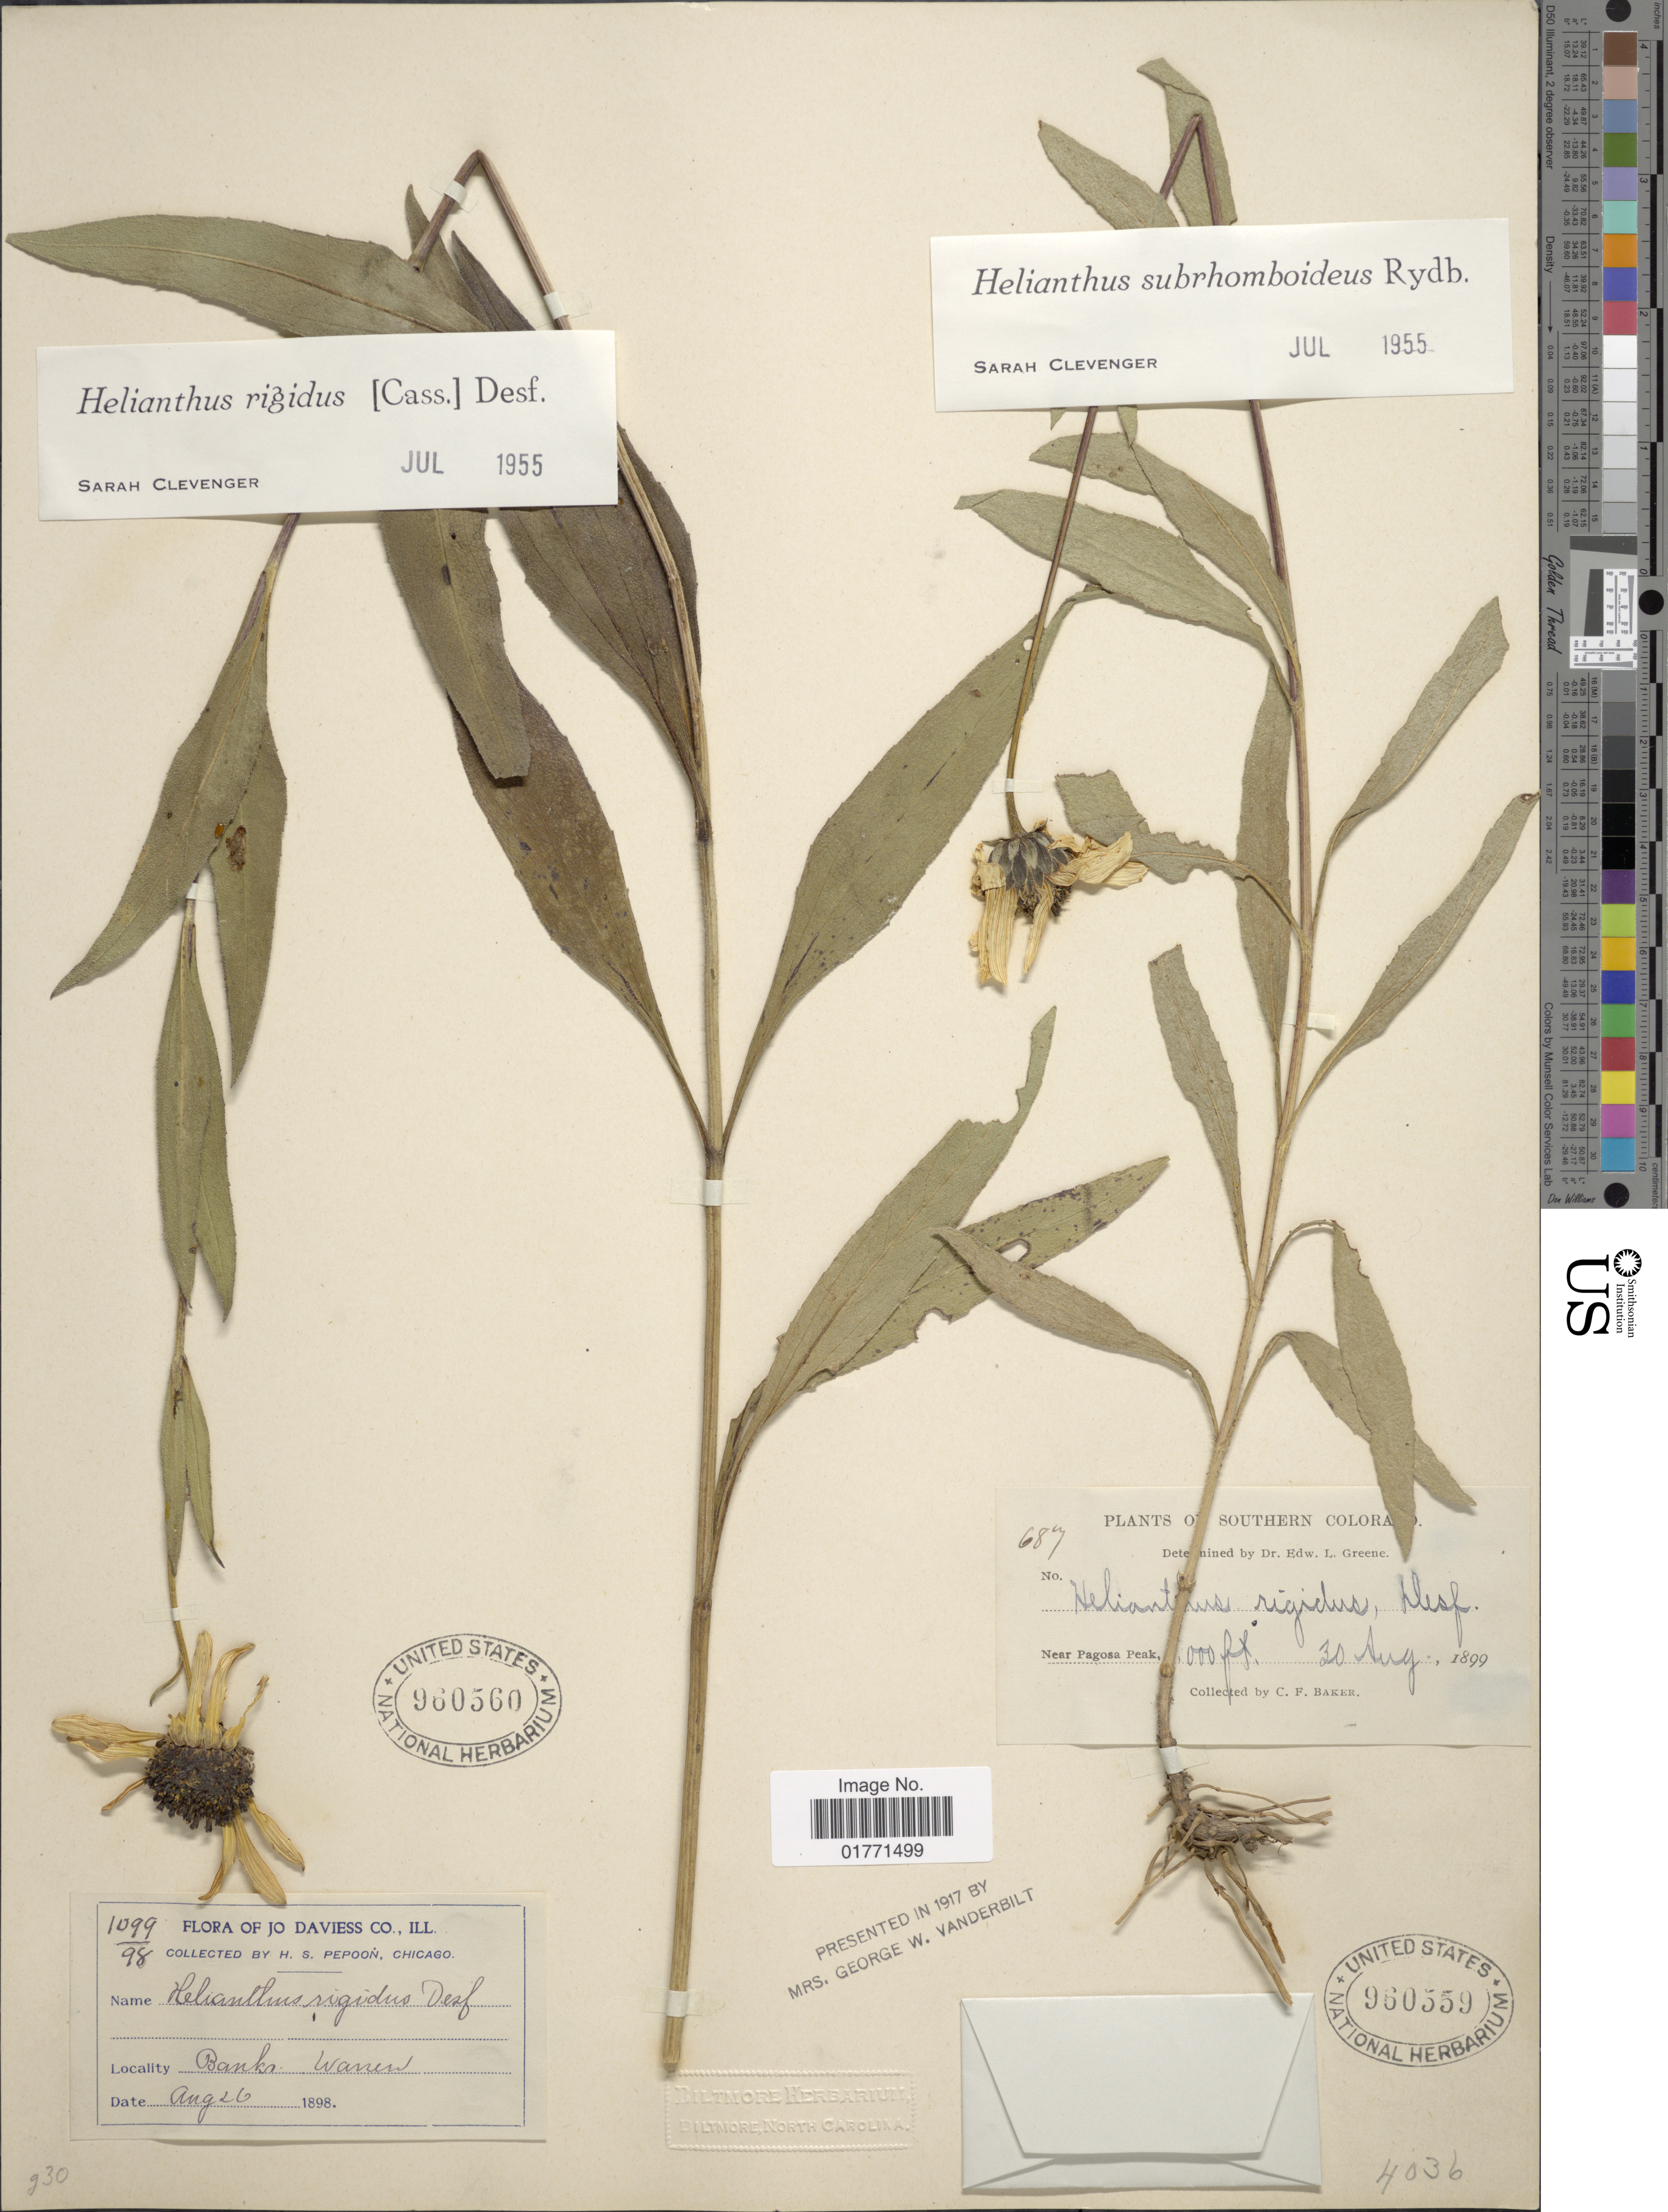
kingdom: Plantae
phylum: Tracheophyta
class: Magnoliopsida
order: Asterales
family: Asteraceae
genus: Helianthus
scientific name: Helianthus rigidus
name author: (Cass.) Desf.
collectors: C. F. Baker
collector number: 687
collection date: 1899-08-30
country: United States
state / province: Colorado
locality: Southern Colorado. Near Pagosa Peak.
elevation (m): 1524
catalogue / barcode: US 960559-2